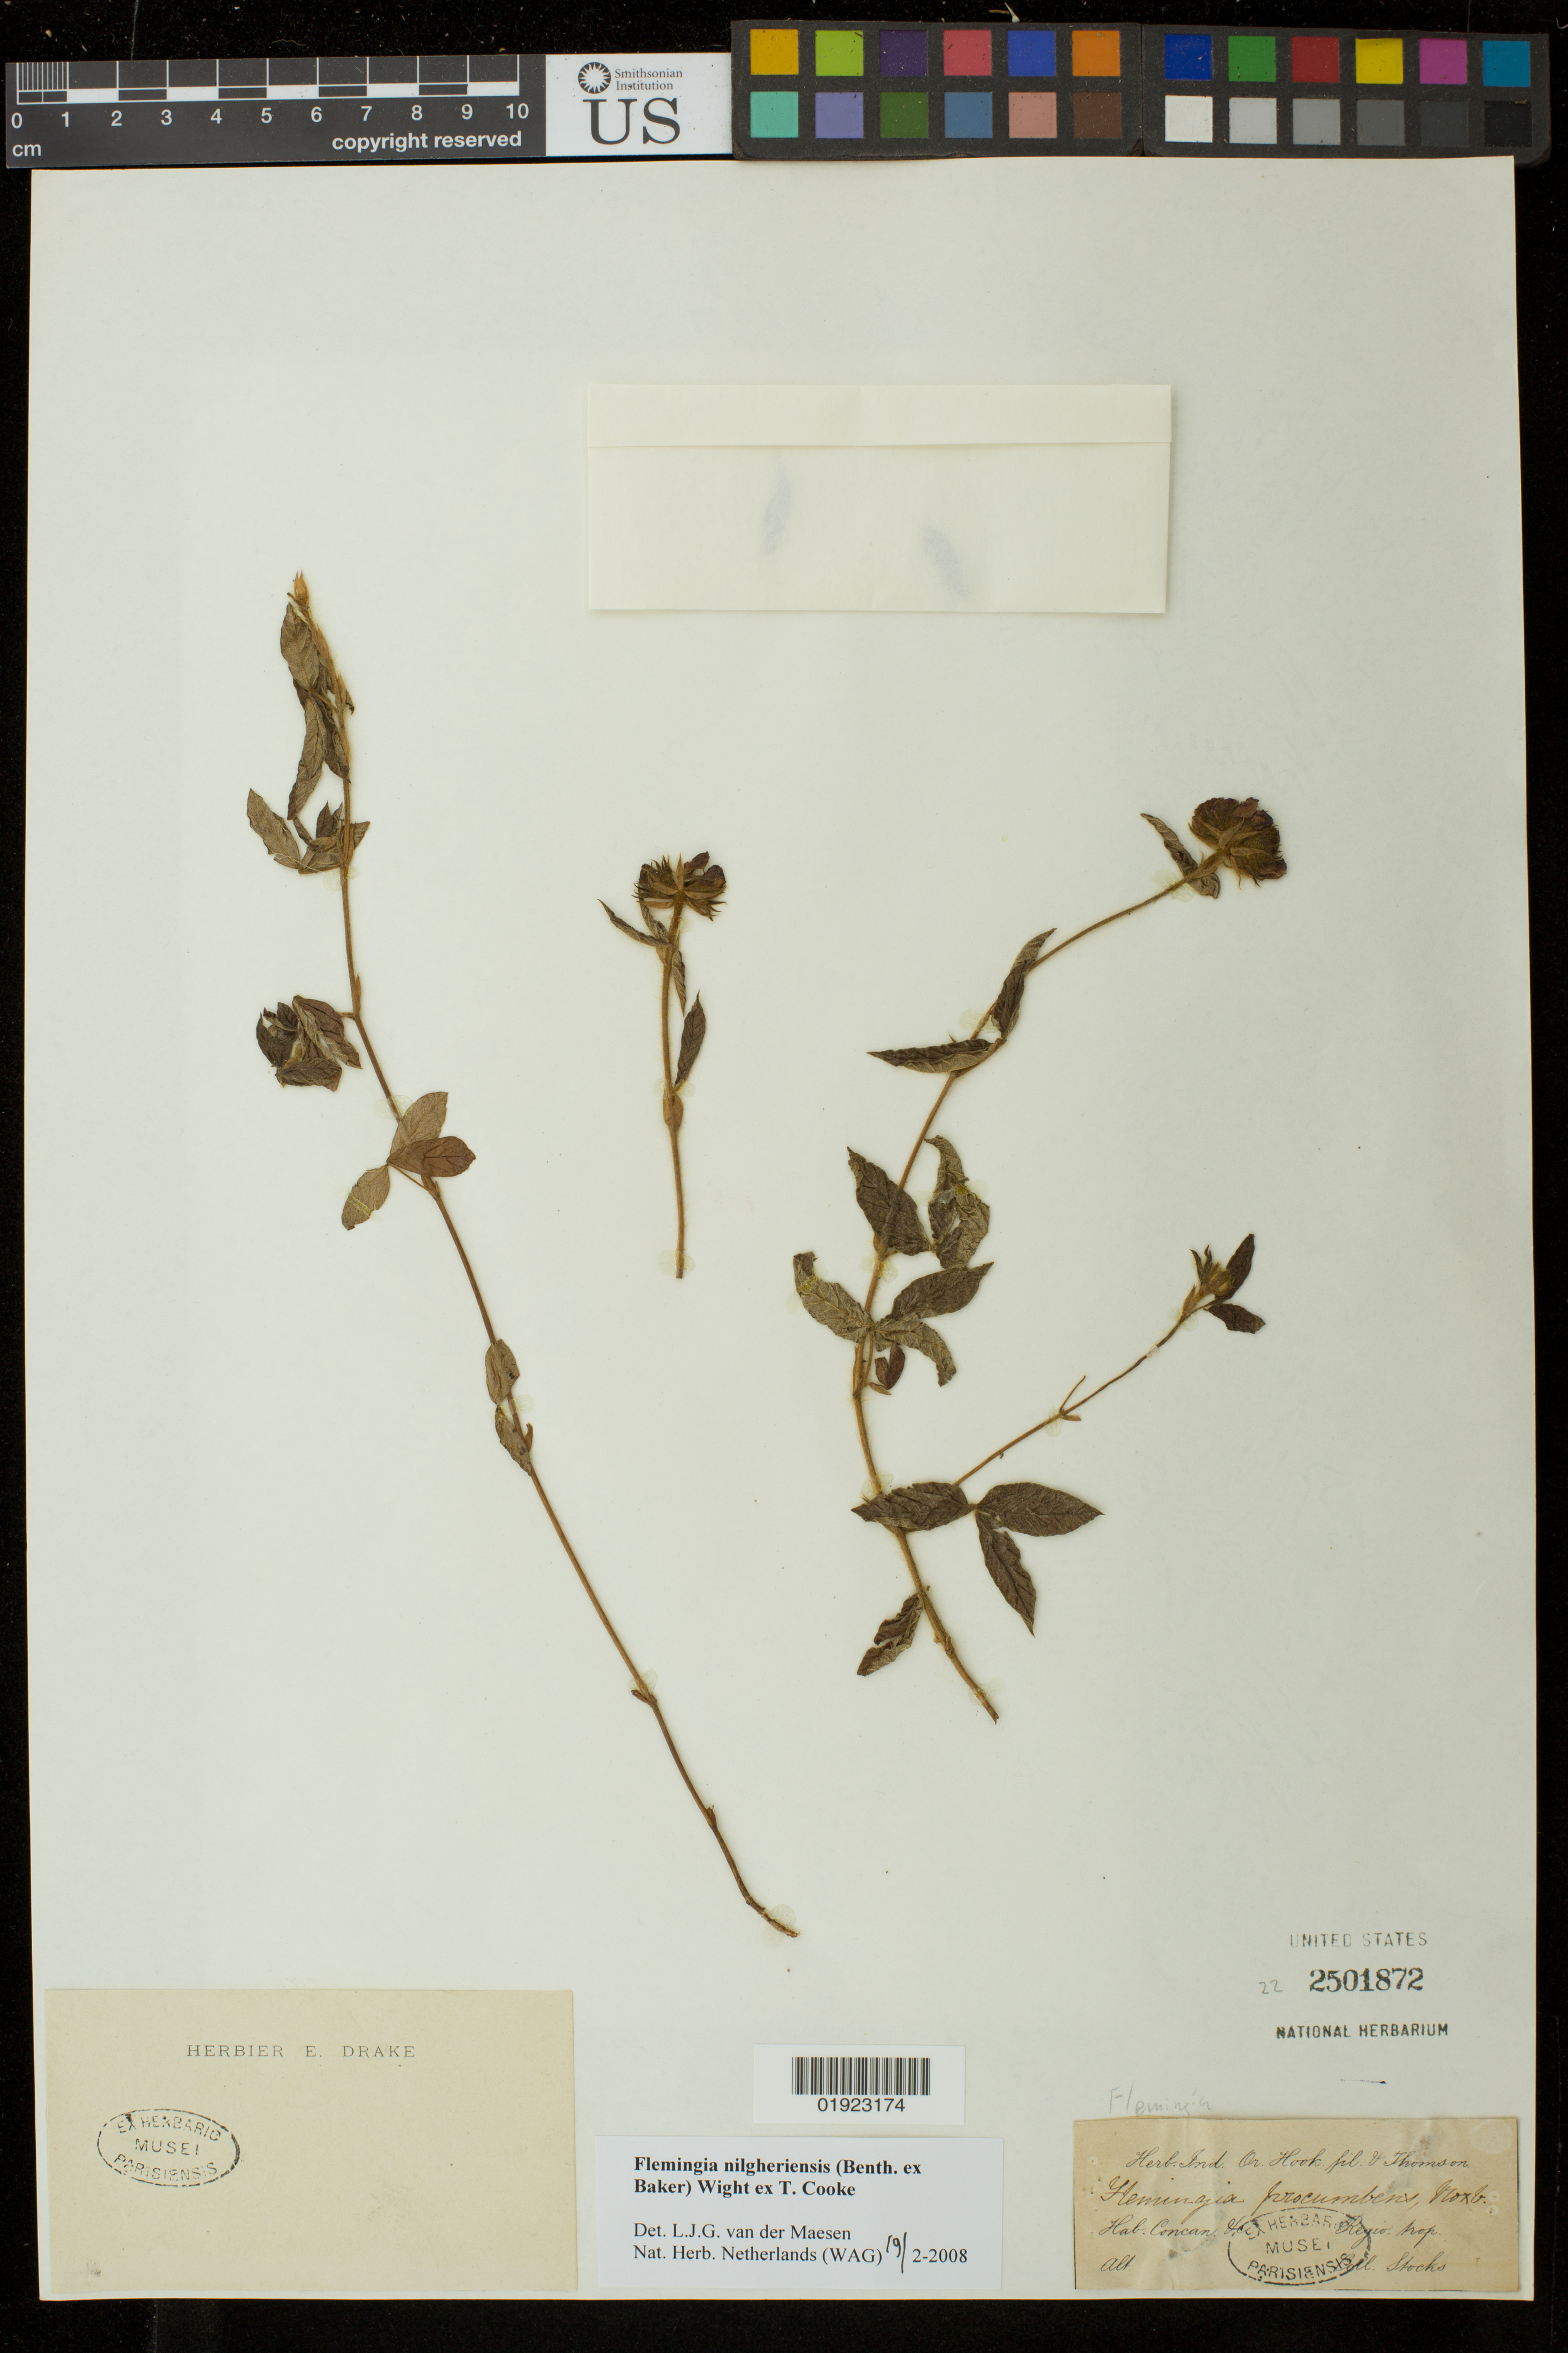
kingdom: Plantae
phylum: Tracheophyta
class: Magnoliopsida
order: Fabales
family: Fabaceae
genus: Flemingia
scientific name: Flemingia nilgheriensis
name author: Wight ex T. Cooke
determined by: van der Maesen, L.J.G.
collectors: Stocks, --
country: India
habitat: Regio trop.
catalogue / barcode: US 2501872